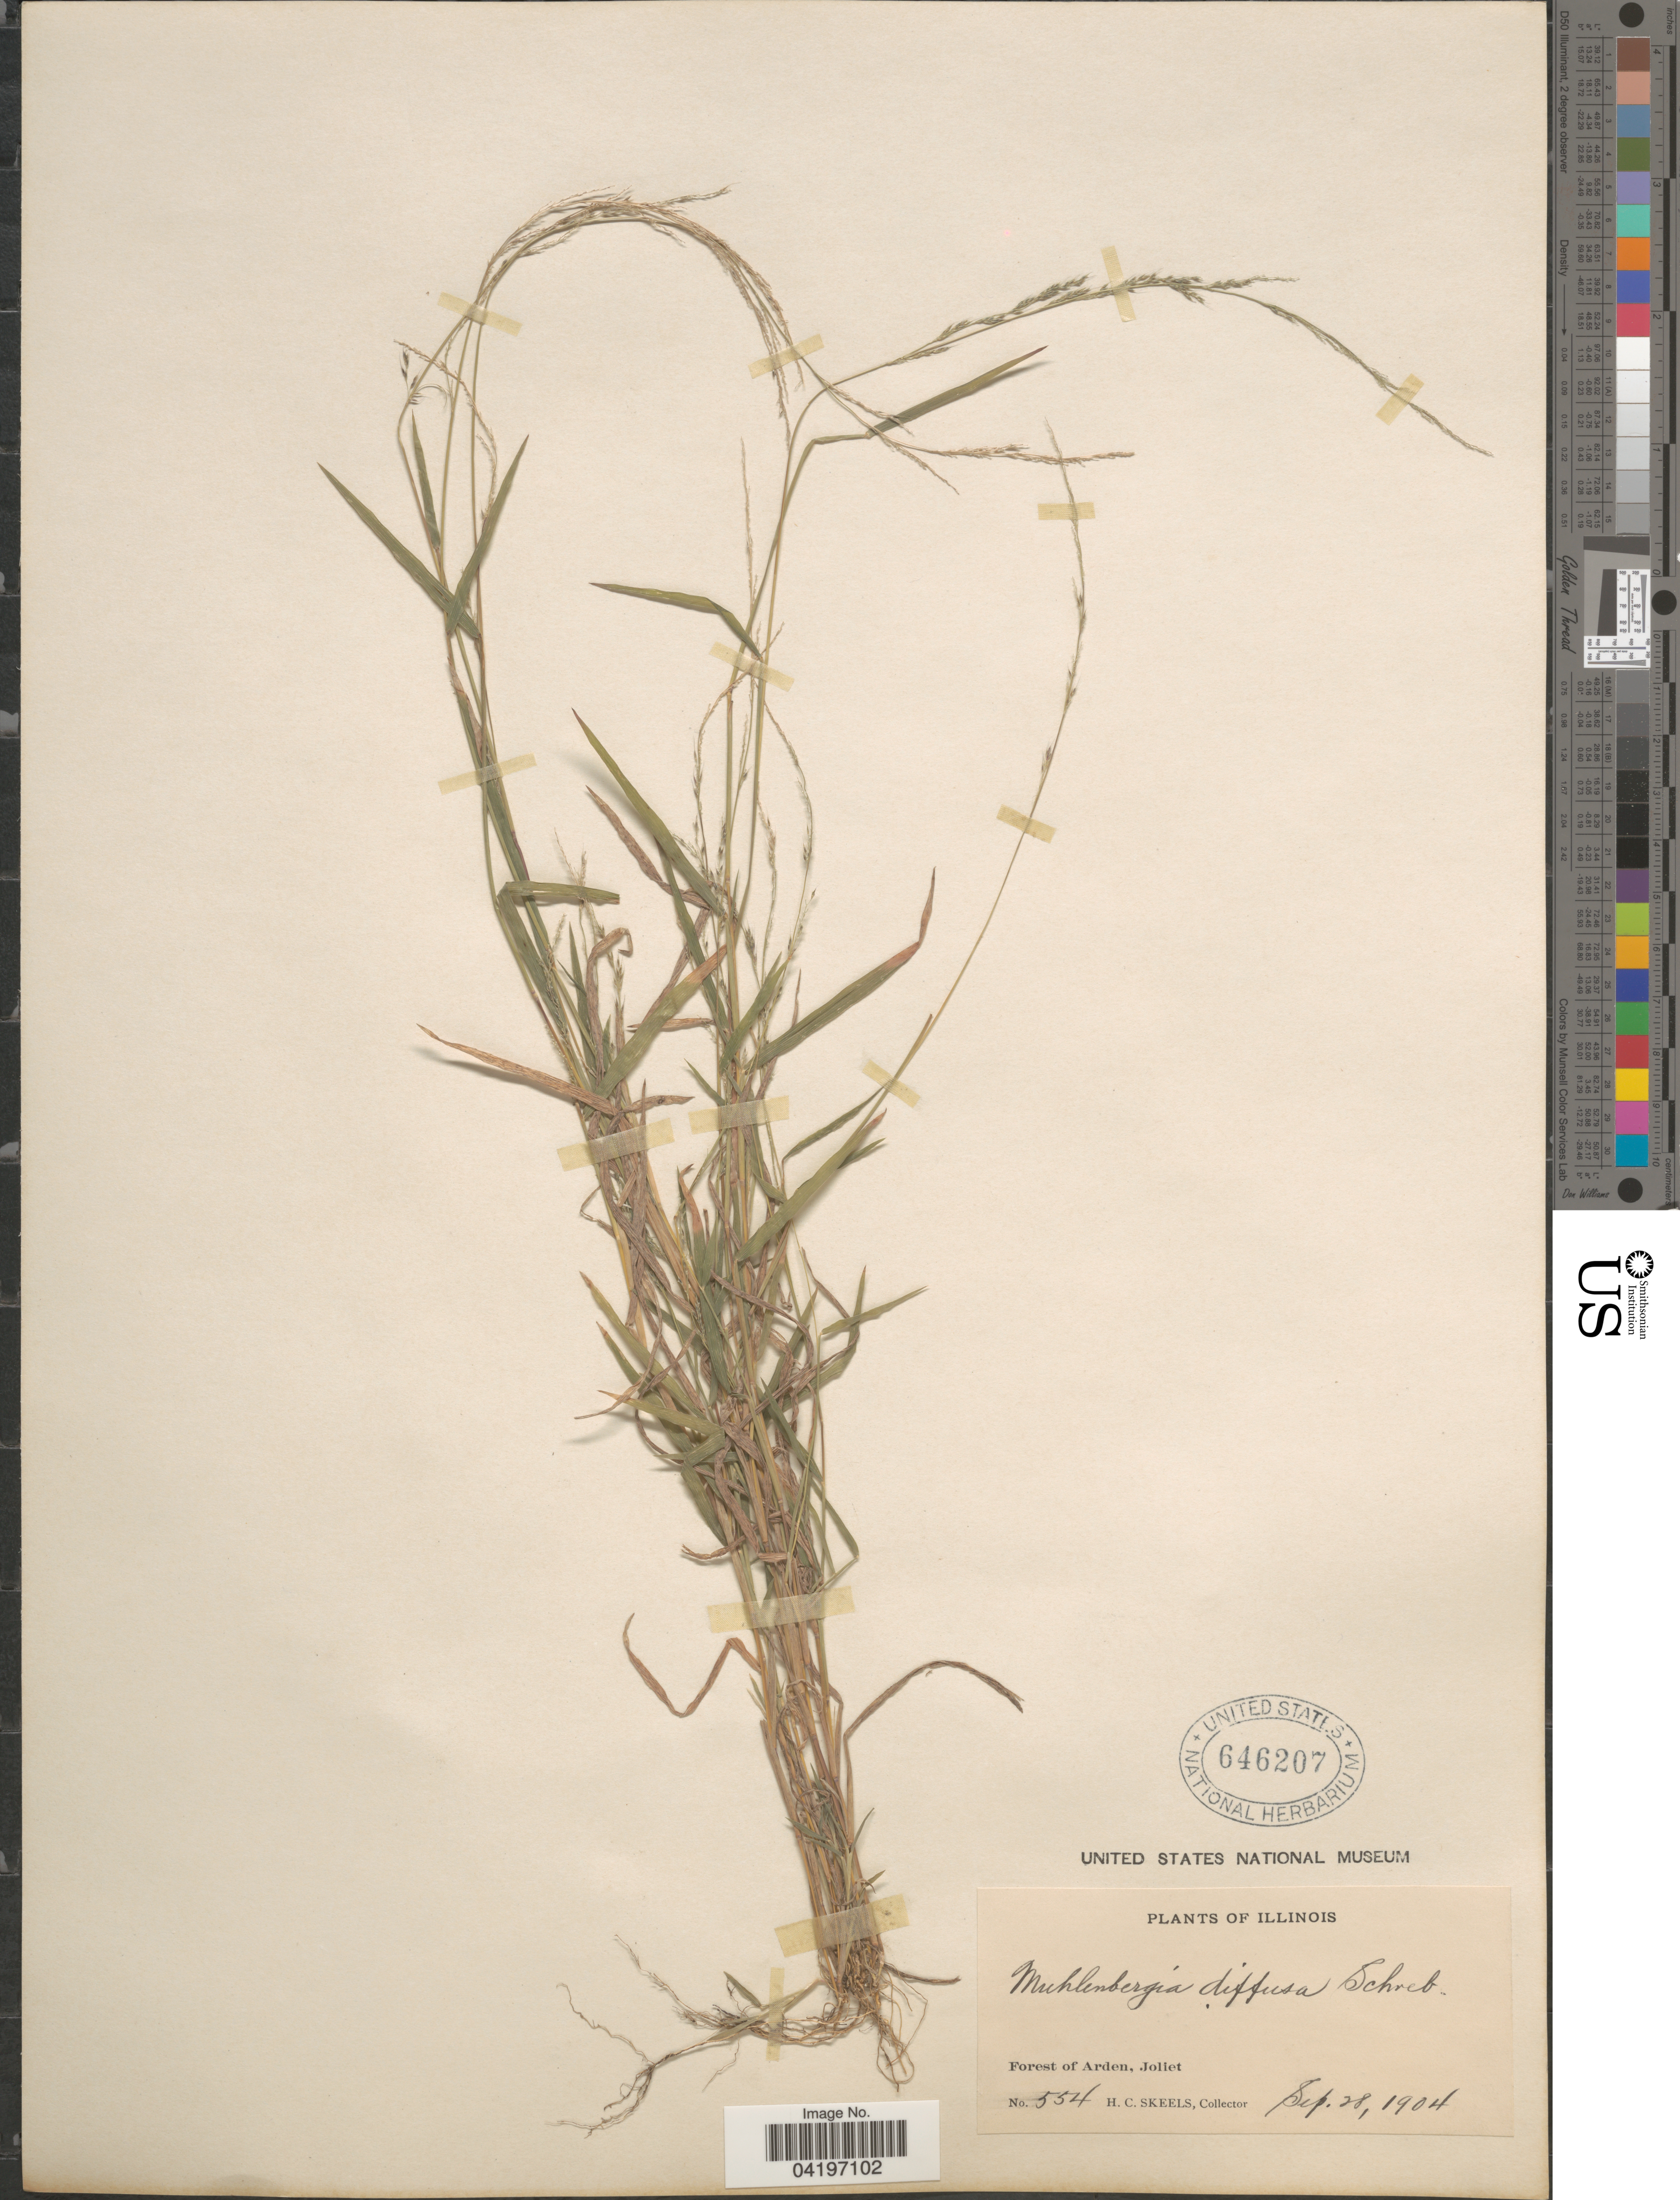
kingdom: Plantae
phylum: Tracheophyta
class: Liliopsida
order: Poales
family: Poaceae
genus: Muhlenbergia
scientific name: Muhlenbergia schreberi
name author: J.F. Gmel.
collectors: H. Skeels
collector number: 554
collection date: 1904-09-28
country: United States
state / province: Illinois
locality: Forest of Arden, Joliet.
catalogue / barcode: US 646207